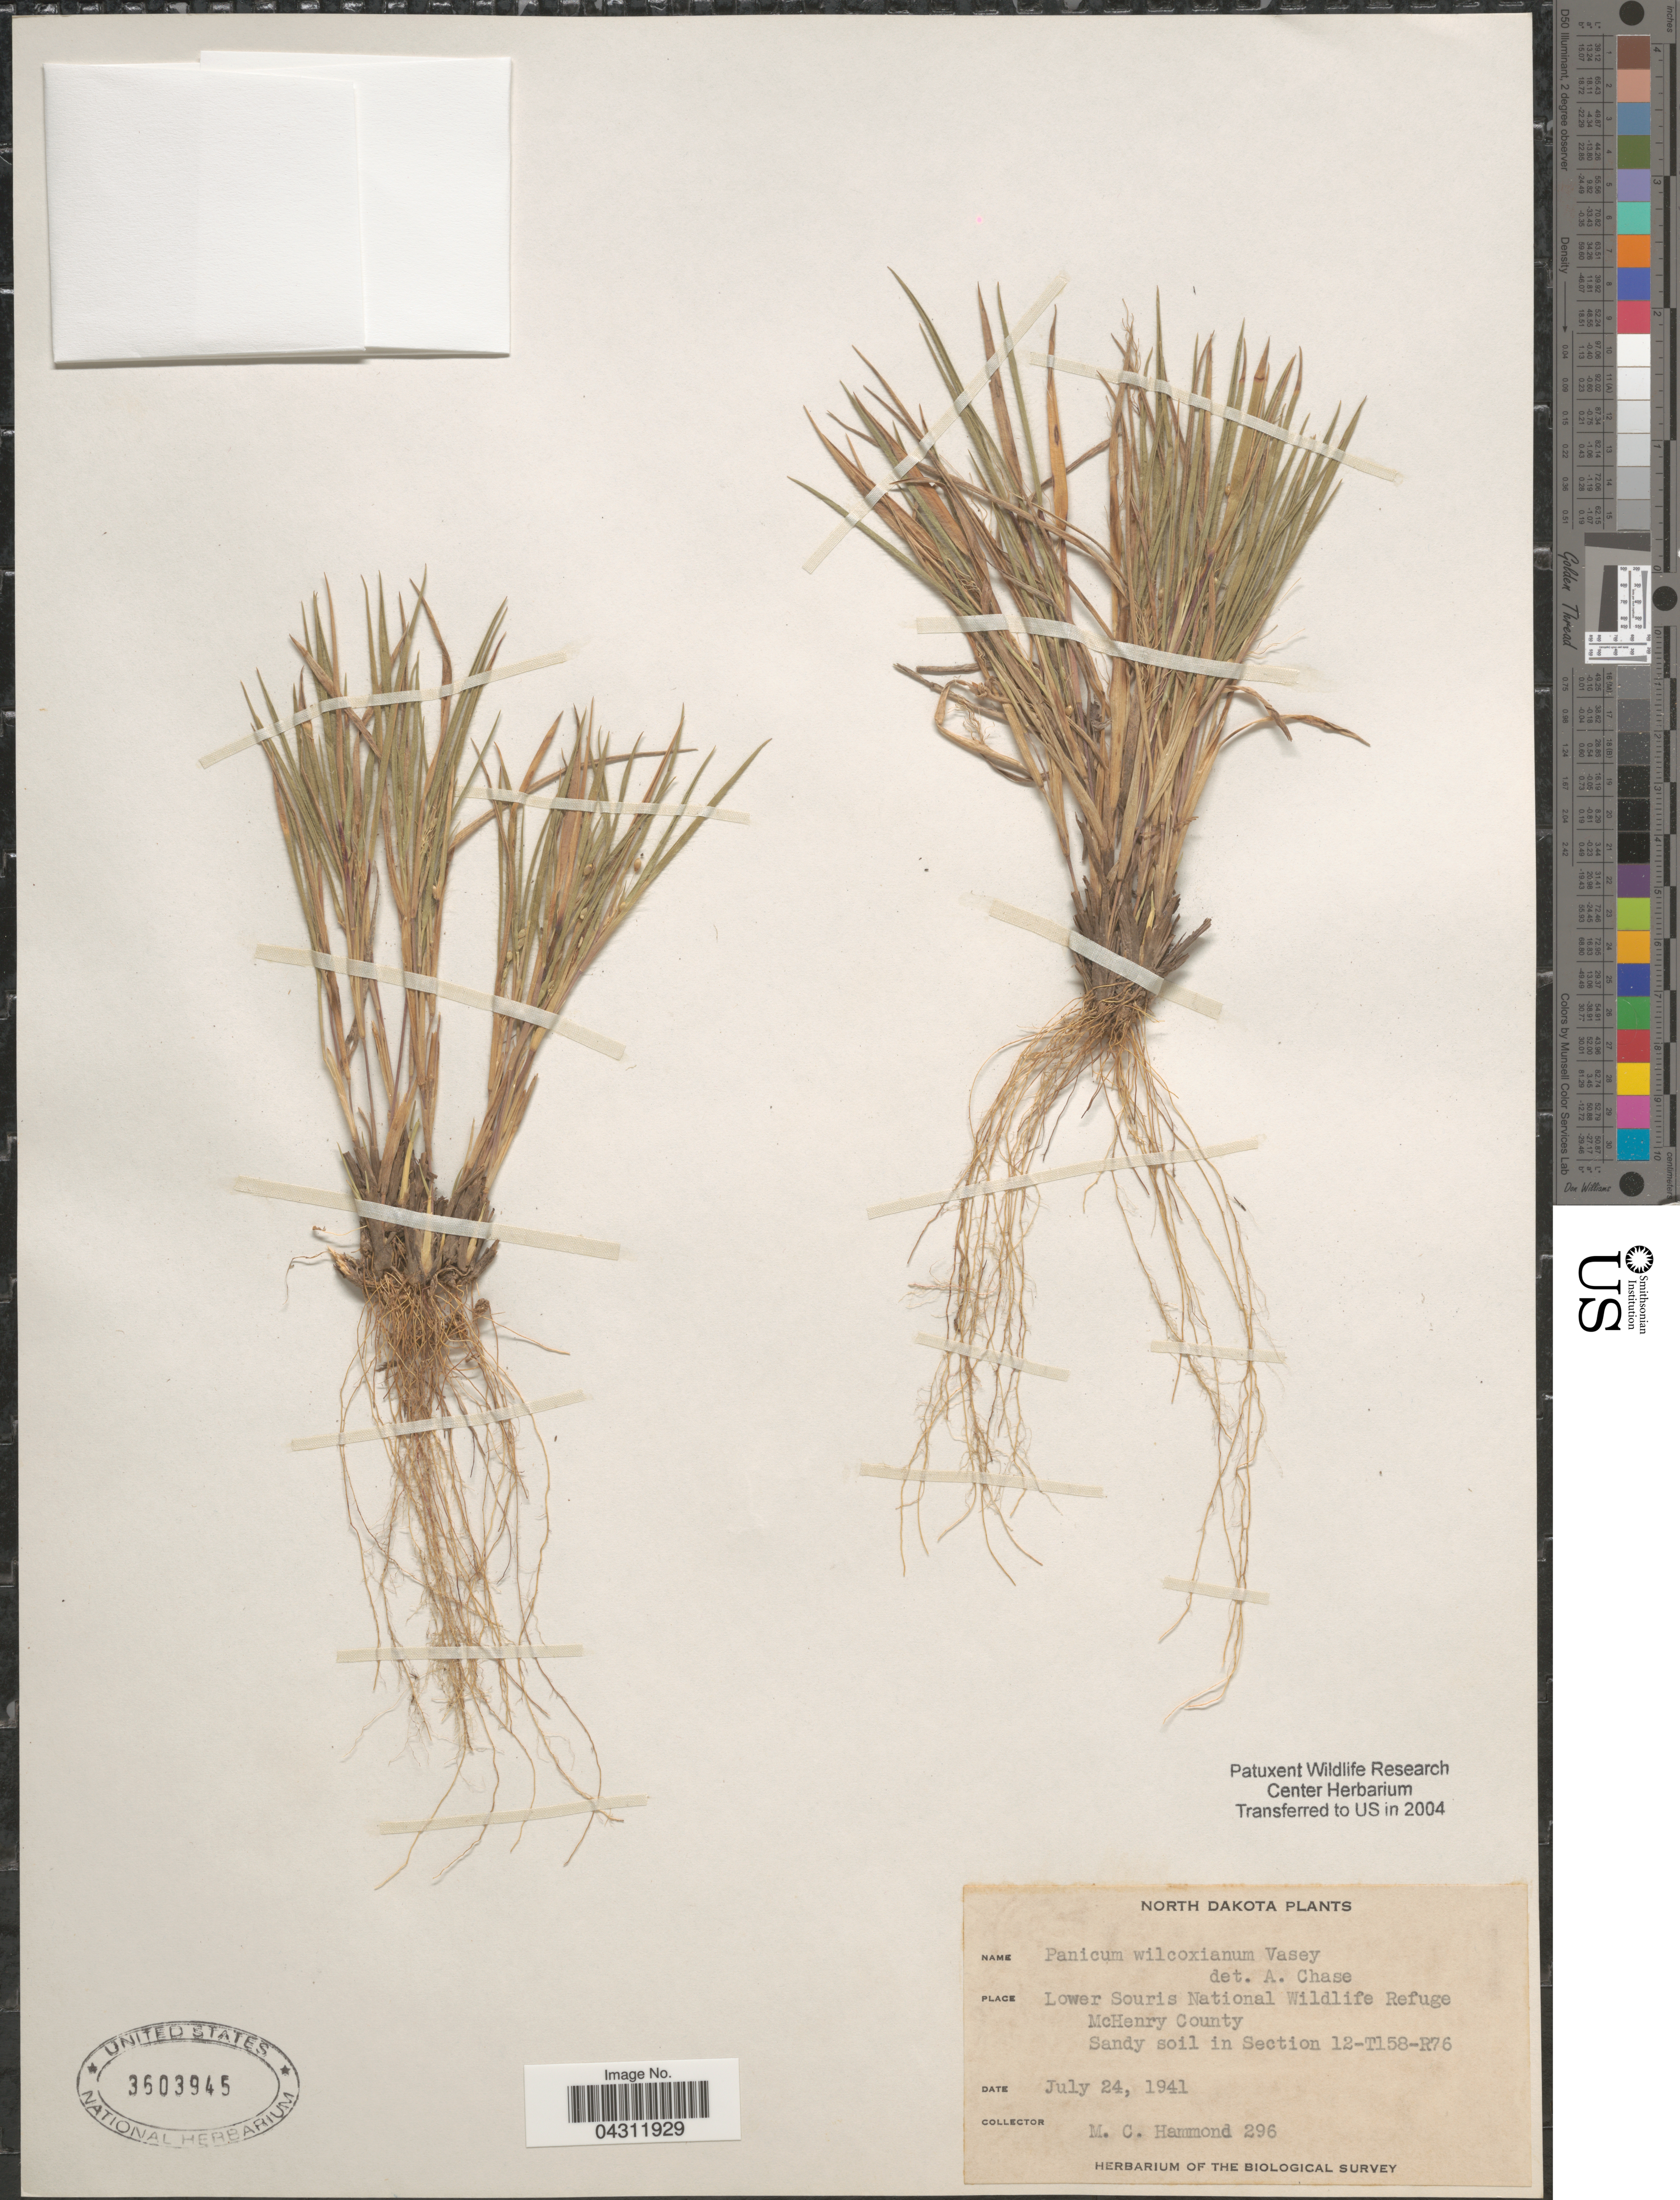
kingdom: Plantae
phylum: Tracheophyta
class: Liliopsida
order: Poales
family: Poaceae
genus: Dichanthelium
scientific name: Dichanthelium wilcoxianum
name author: Freckmann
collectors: M. Hammond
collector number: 296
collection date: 1941-07-24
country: United States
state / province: North Dakota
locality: Lower Souris National Wildlife Refuge. McHenry County. Sandy soil in Section 12-T158-R76. Biological Survey.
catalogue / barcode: US 3603945